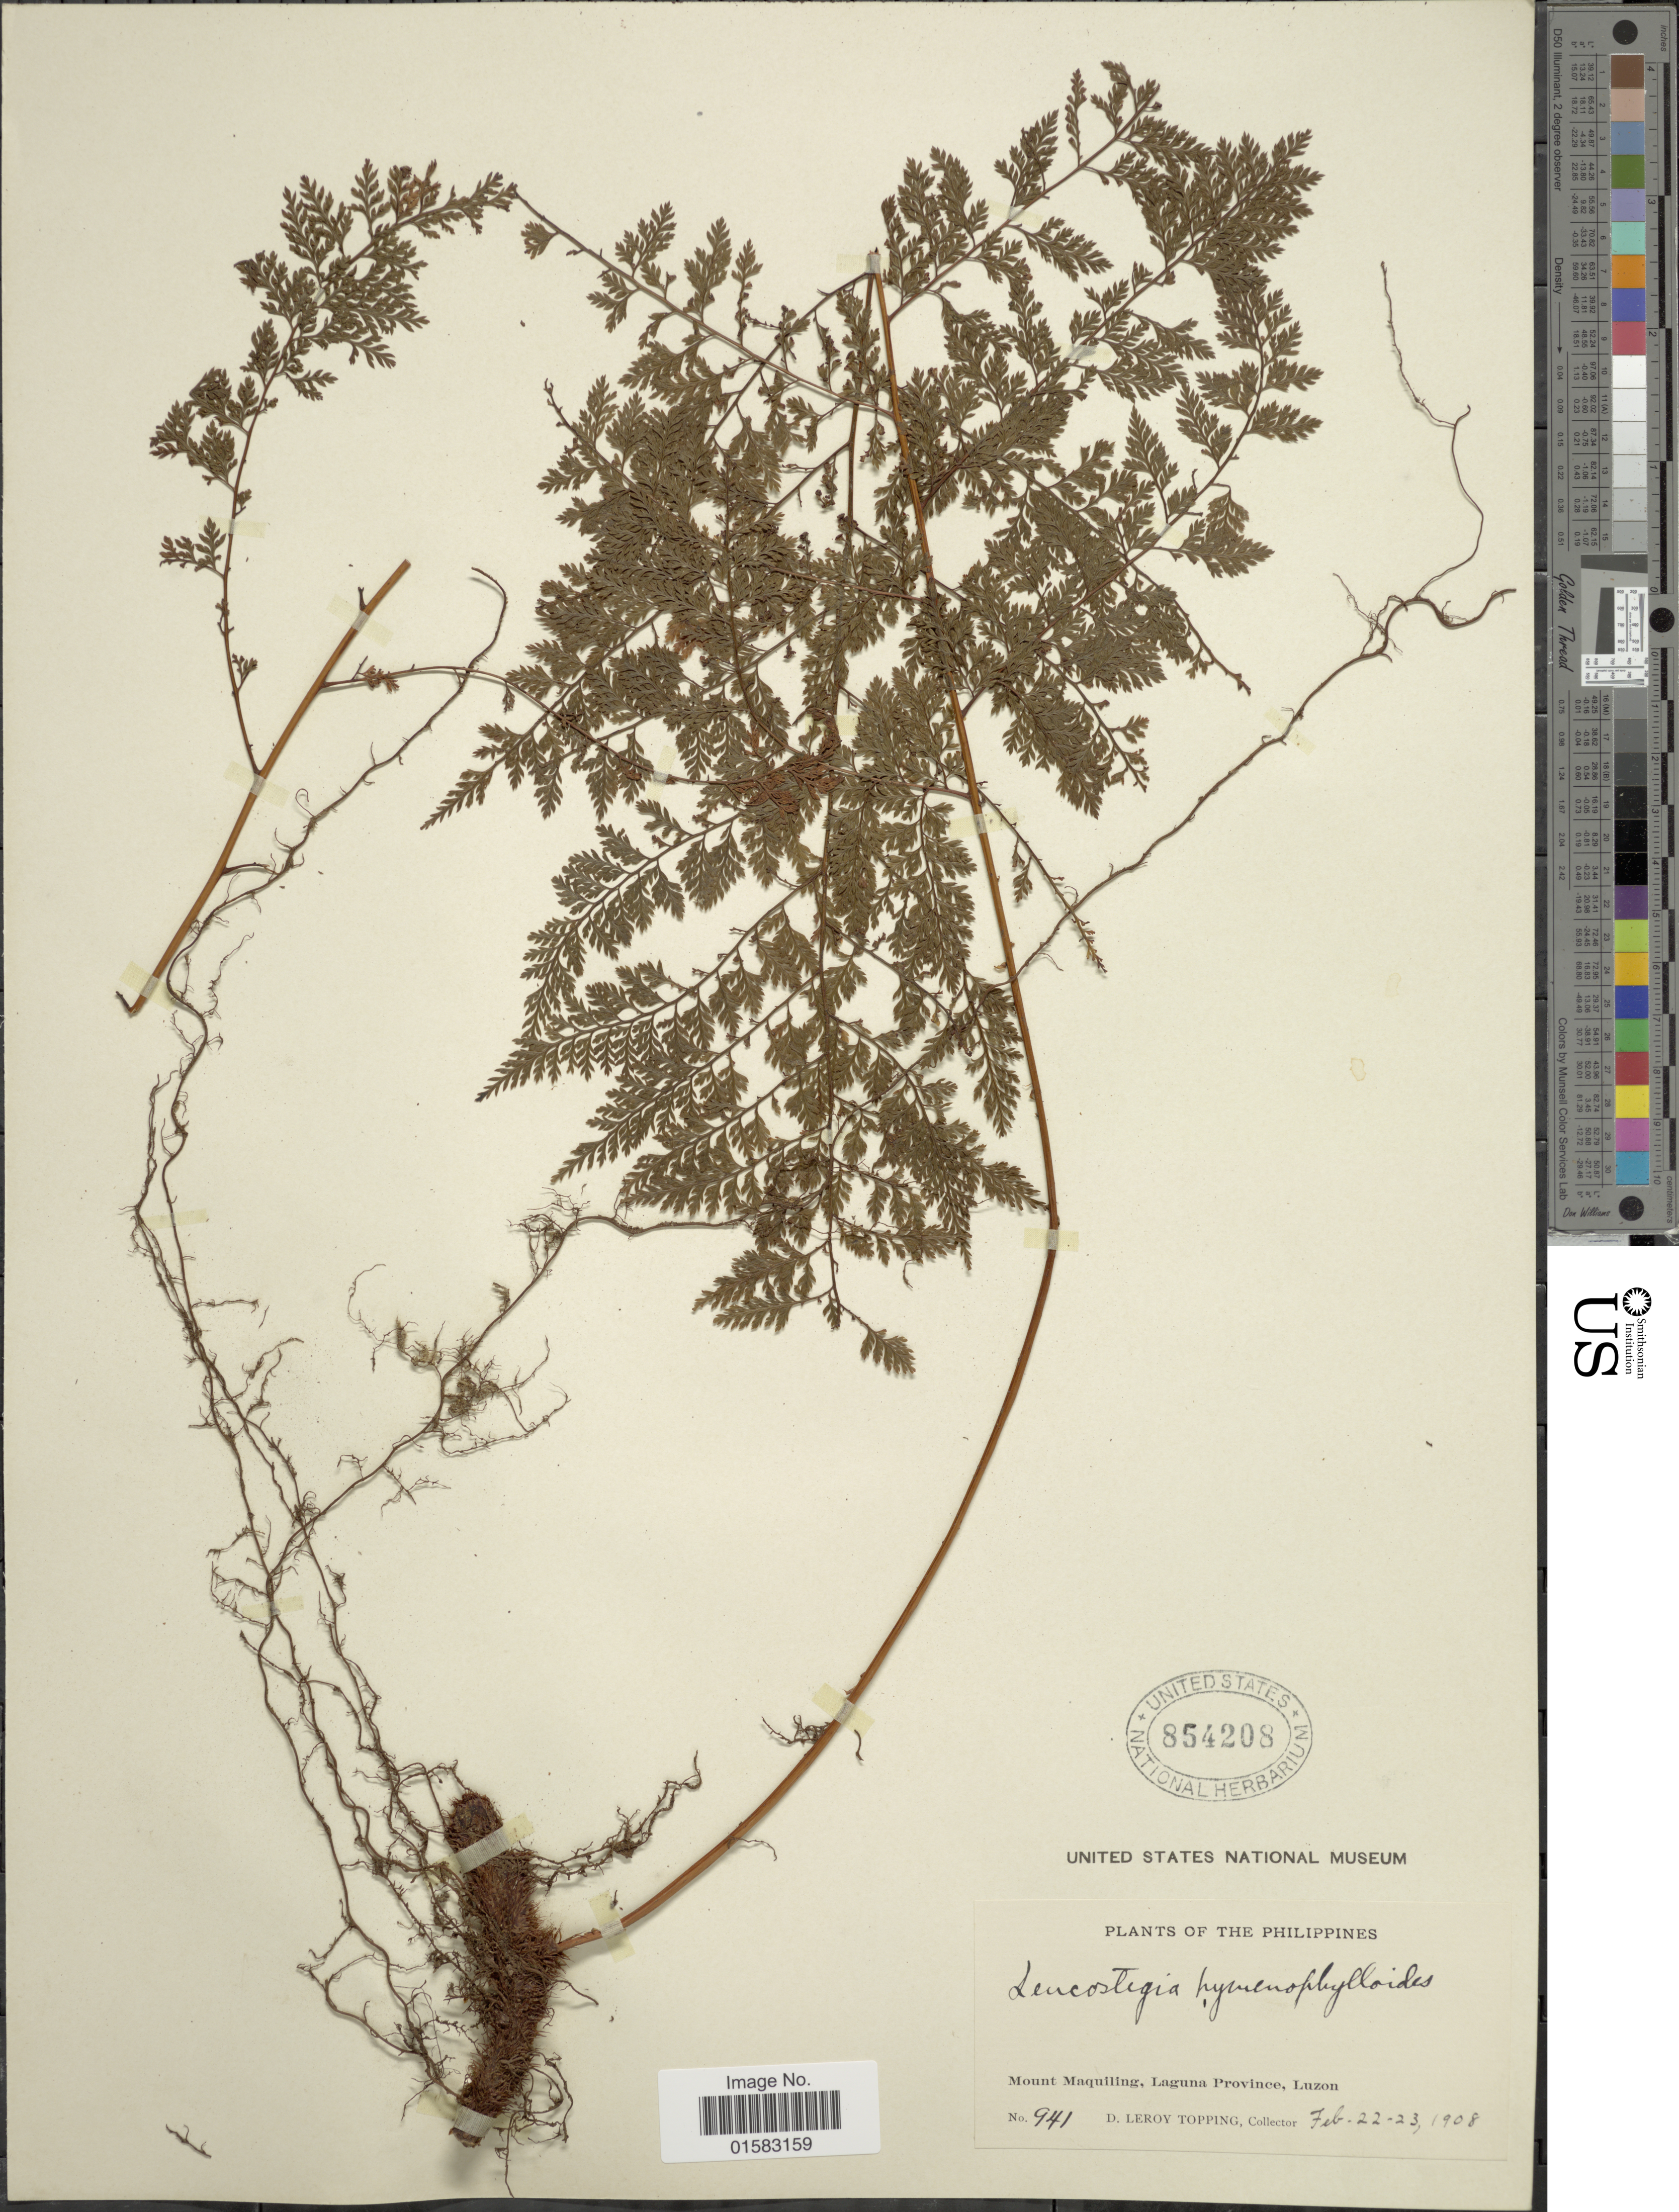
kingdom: Plantae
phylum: Tracheophyta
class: Polypodiopsida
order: Polypodiales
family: Davalliaceae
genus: Davallia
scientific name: Davallia hymenophylloides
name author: (Bedd.) Kuhn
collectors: D. L. Topping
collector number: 941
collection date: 1908-02-22/1908-02-23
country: Philippines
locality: Mount Maquiling, Laguna Province, Luzon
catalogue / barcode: US 854208